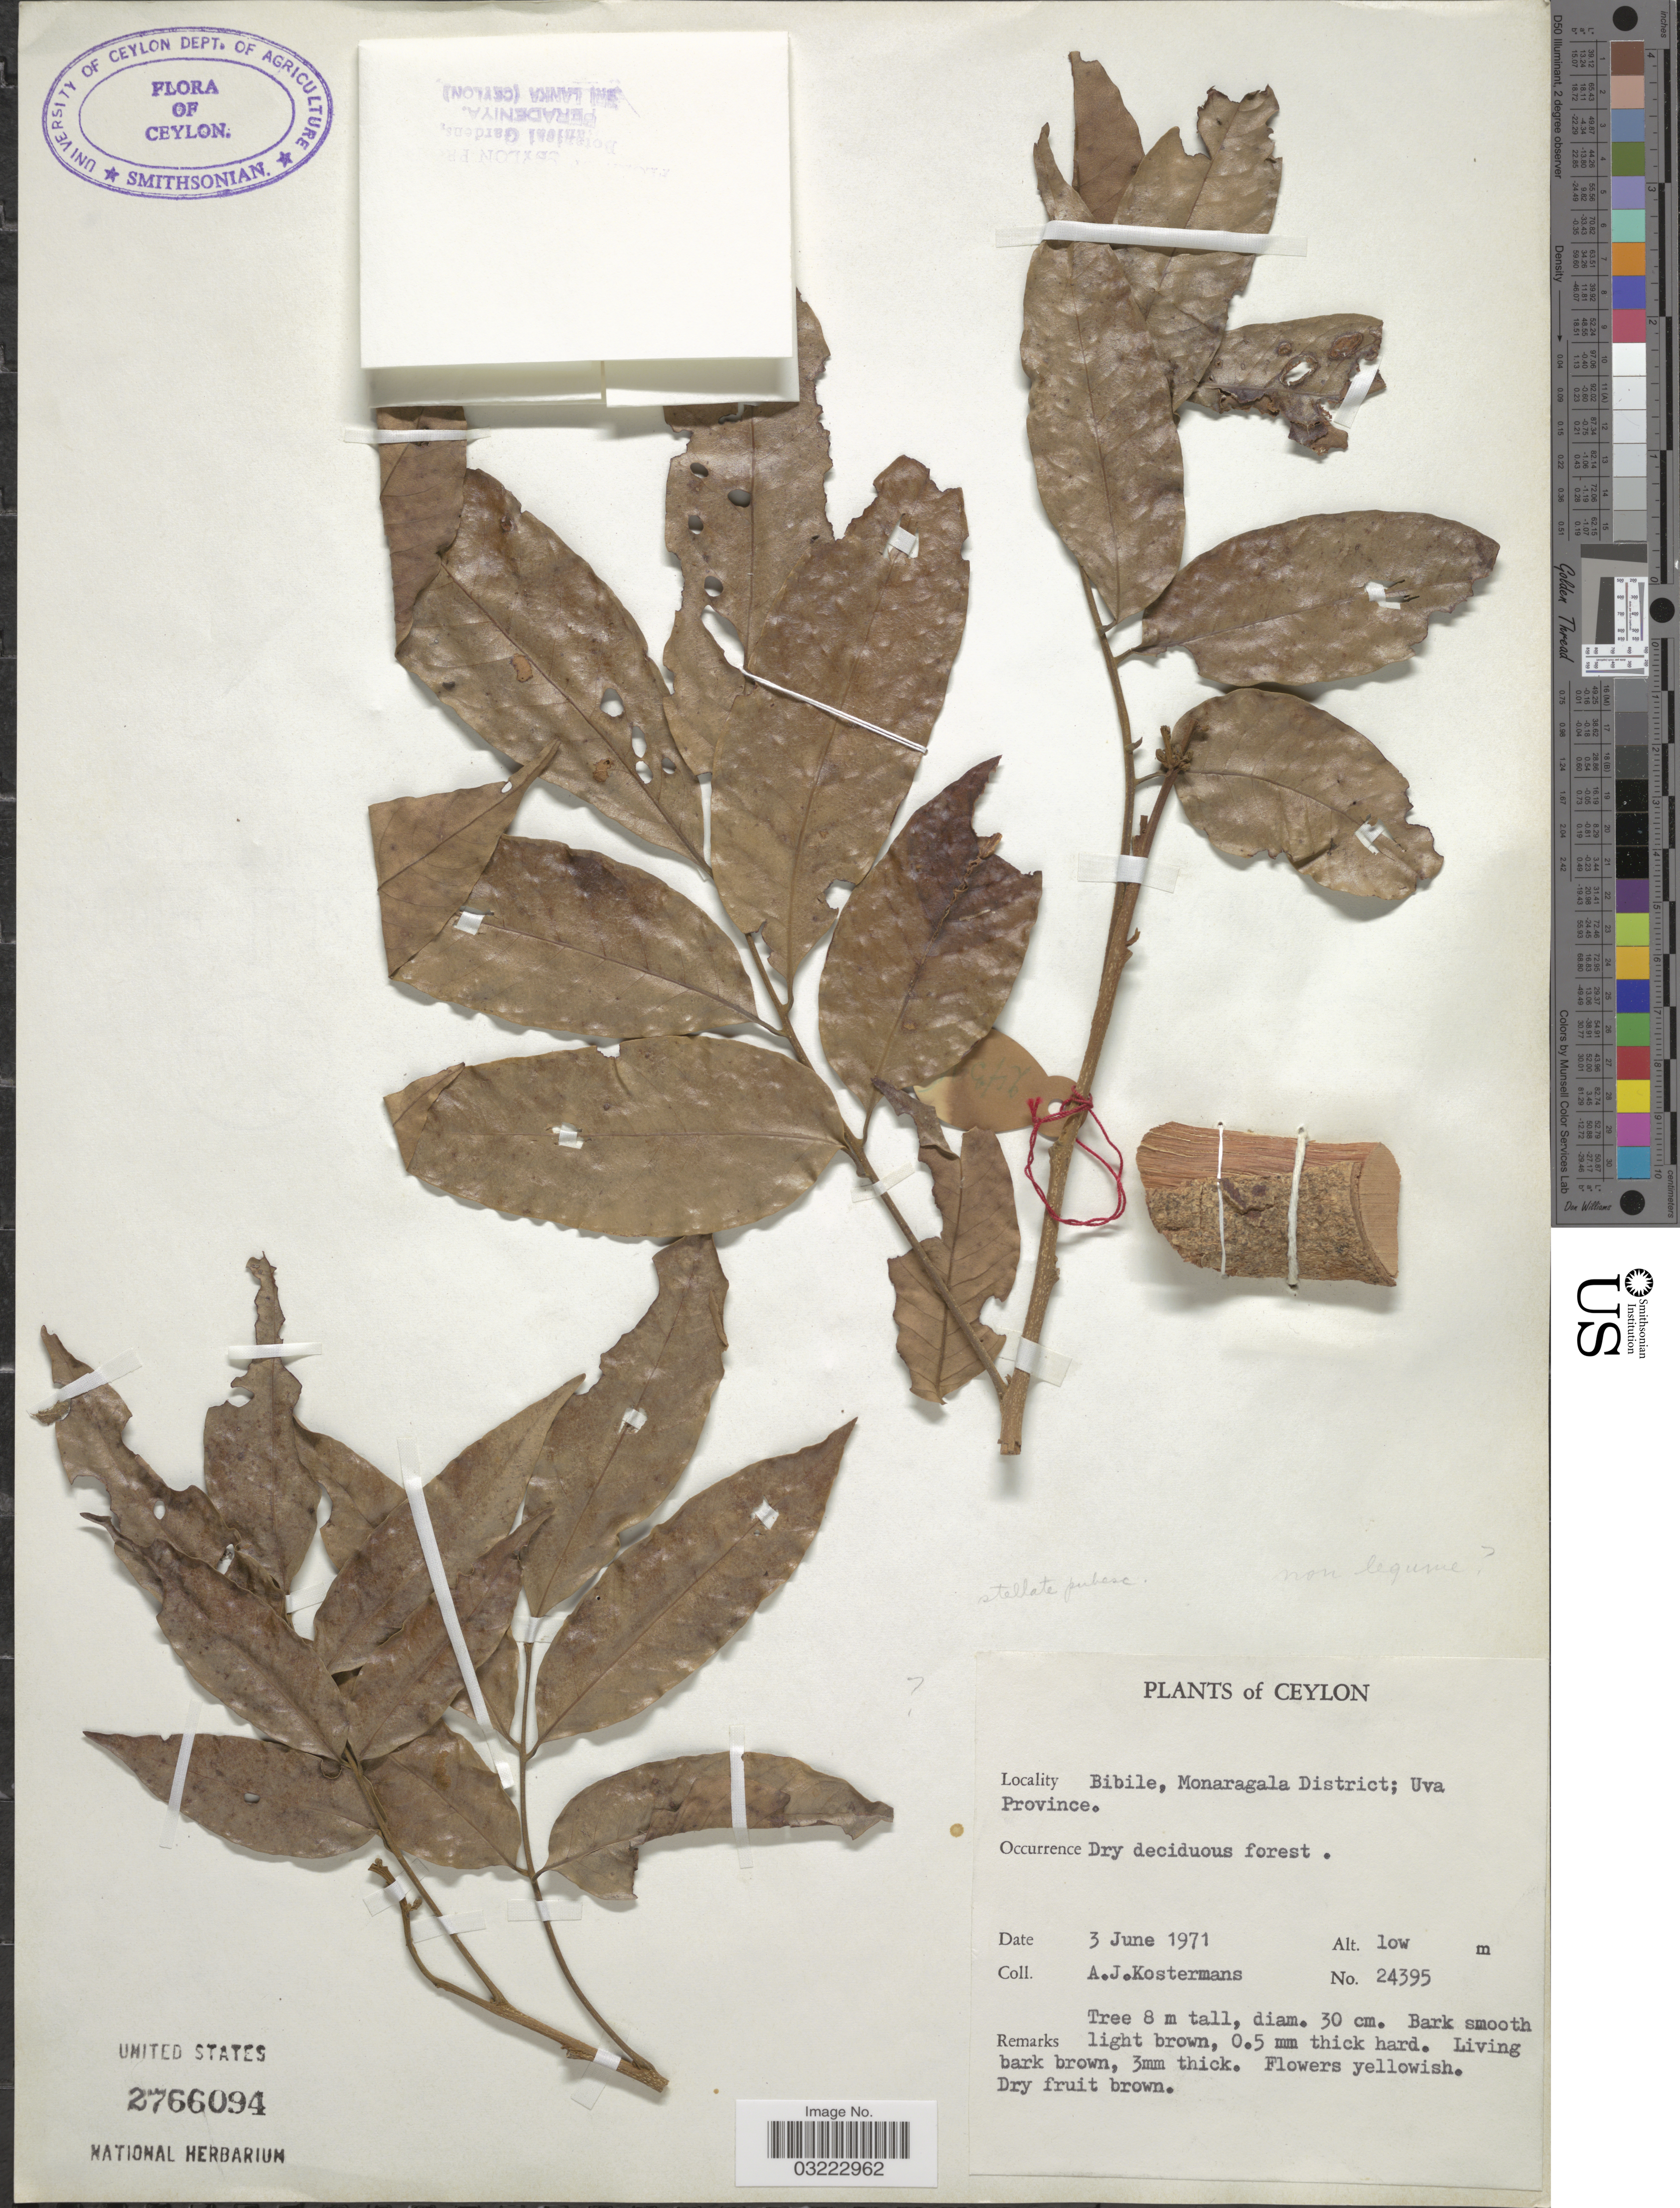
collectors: A. J. G. Kostermans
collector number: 24395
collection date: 1971-06-03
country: Sri Lanka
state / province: Uva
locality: Ceylon. Bibile, Monaragala District.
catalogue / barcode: US 2766094